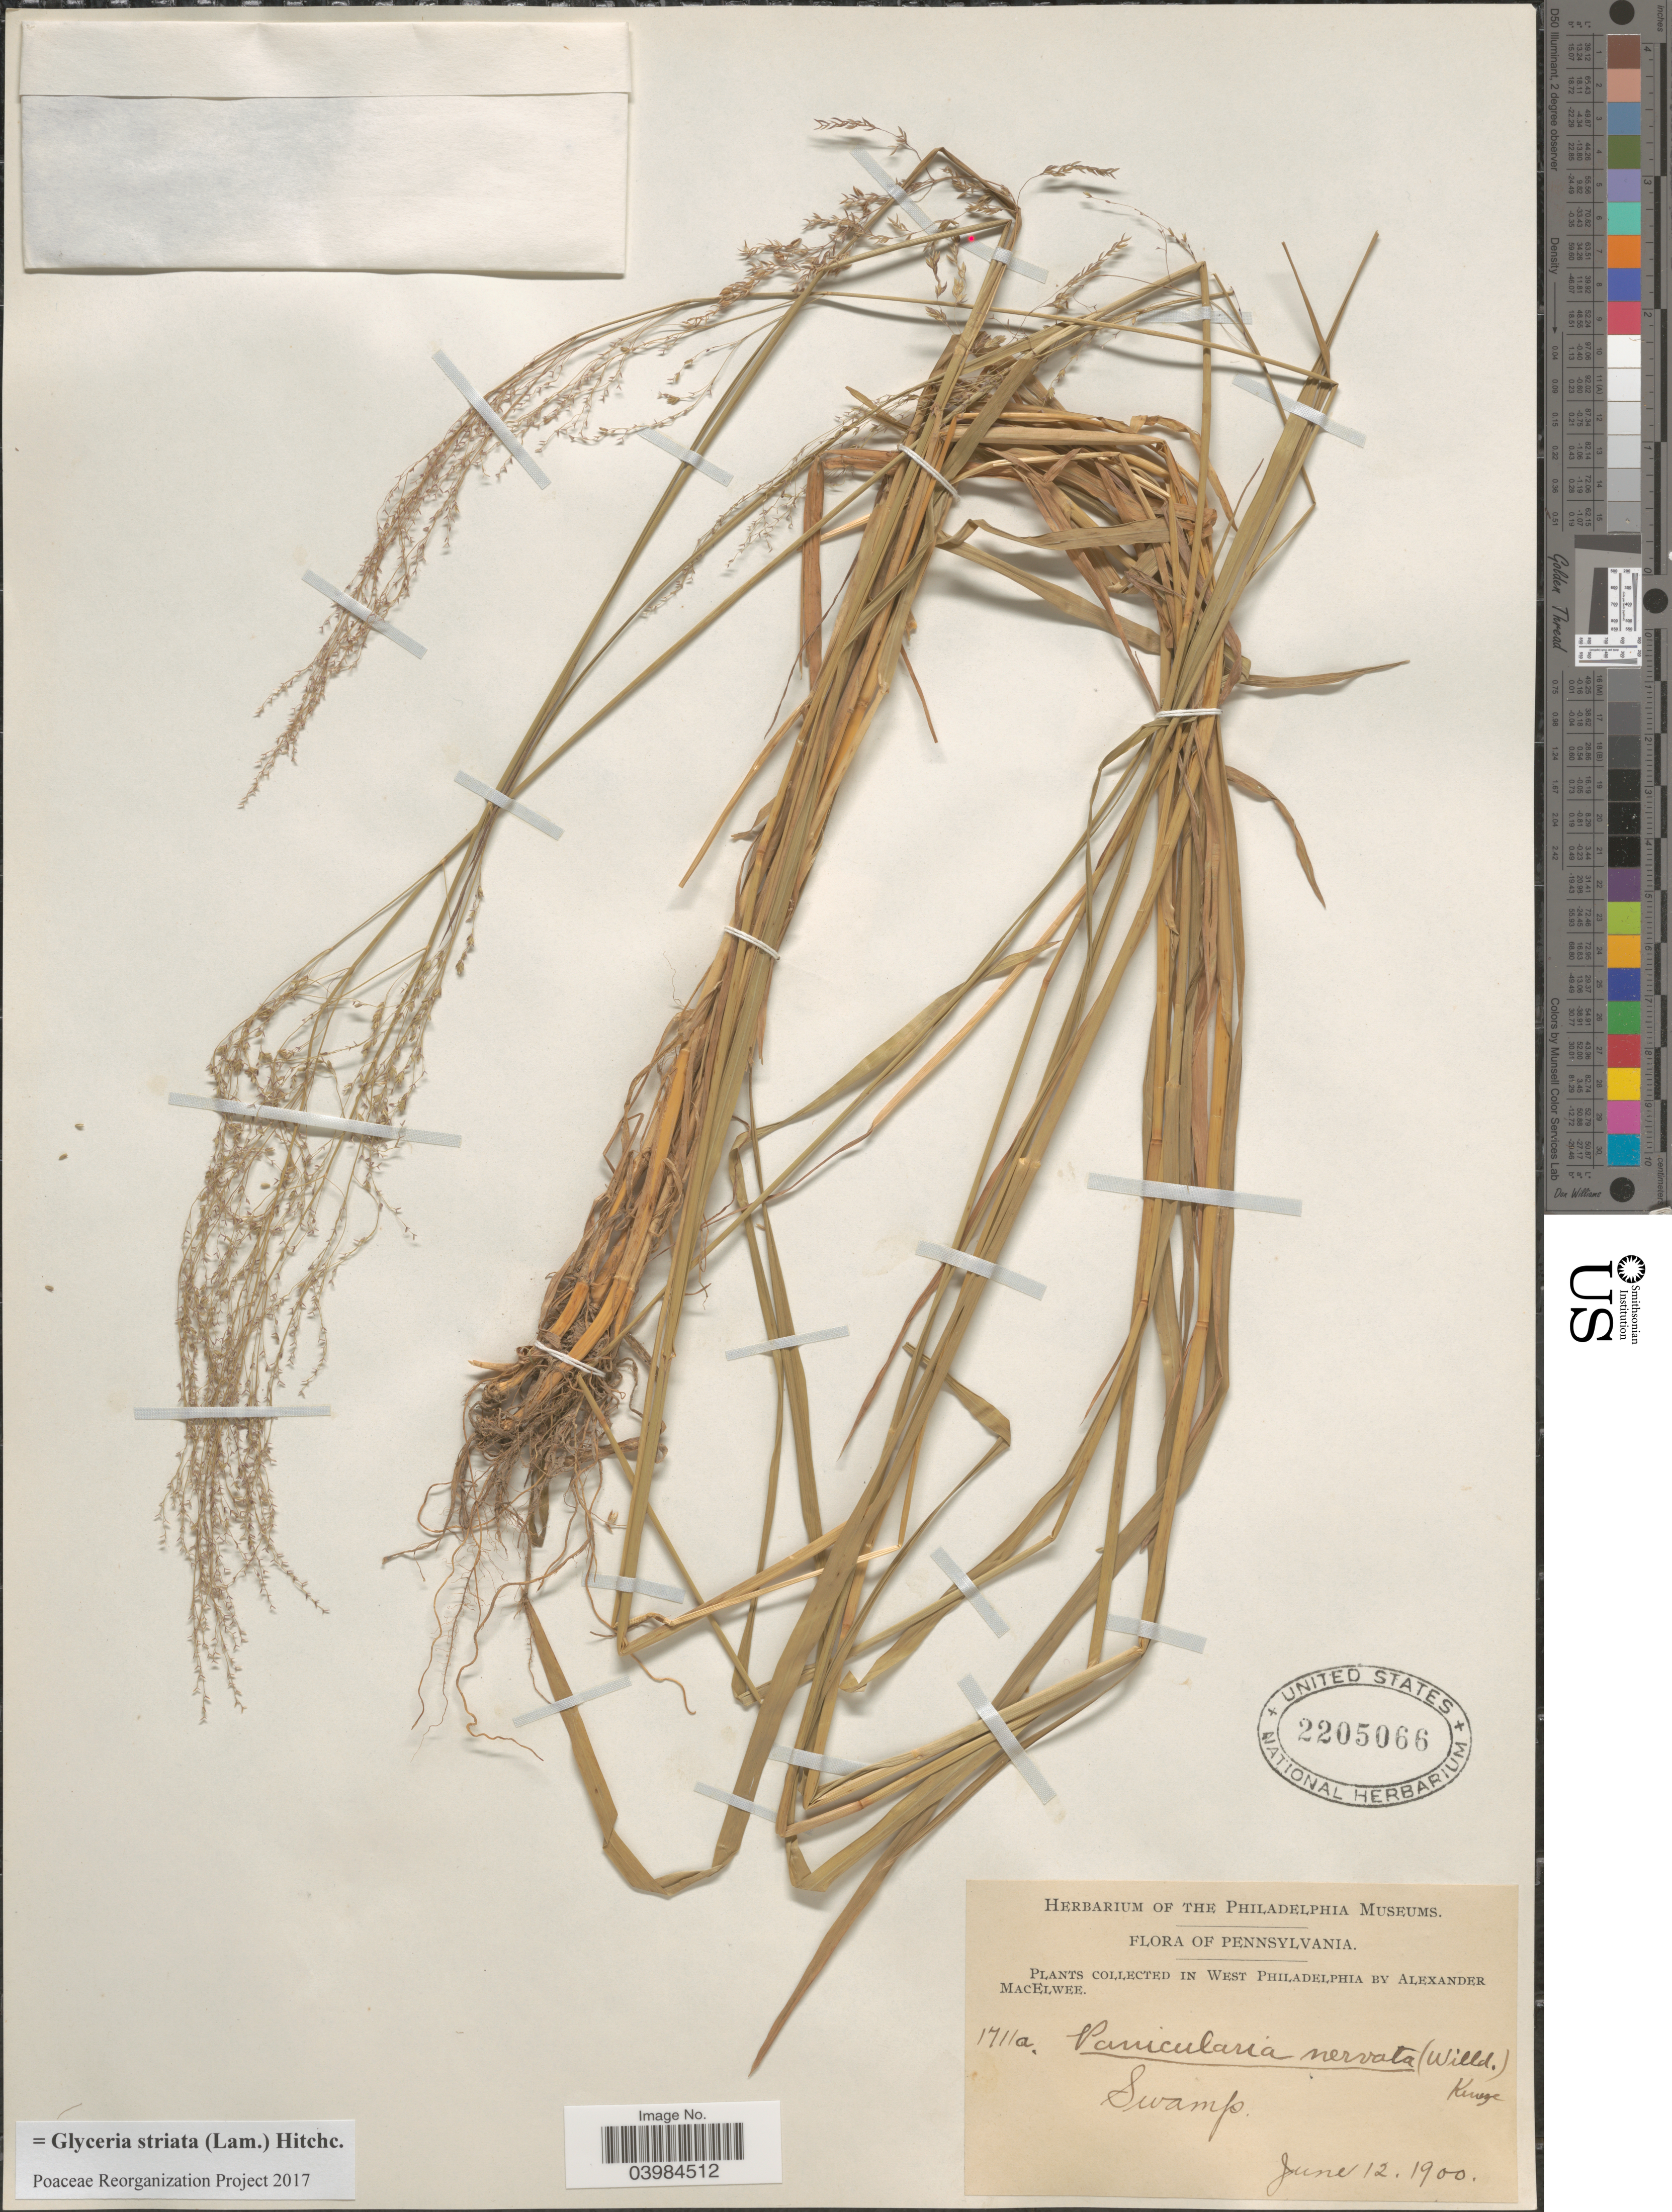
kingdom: Plantae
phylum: Tracheophyta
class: Liliopsida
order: Poales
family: Poaceae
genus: Glyceria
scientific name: Glyceria striata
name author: (Lam.) Hitchc.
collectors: A. MacElwee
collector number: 1711a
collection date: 1900-06-12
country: United States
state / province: Pennsylvania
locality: In West Philadelphia. Swamp.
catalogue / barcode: US 2205066